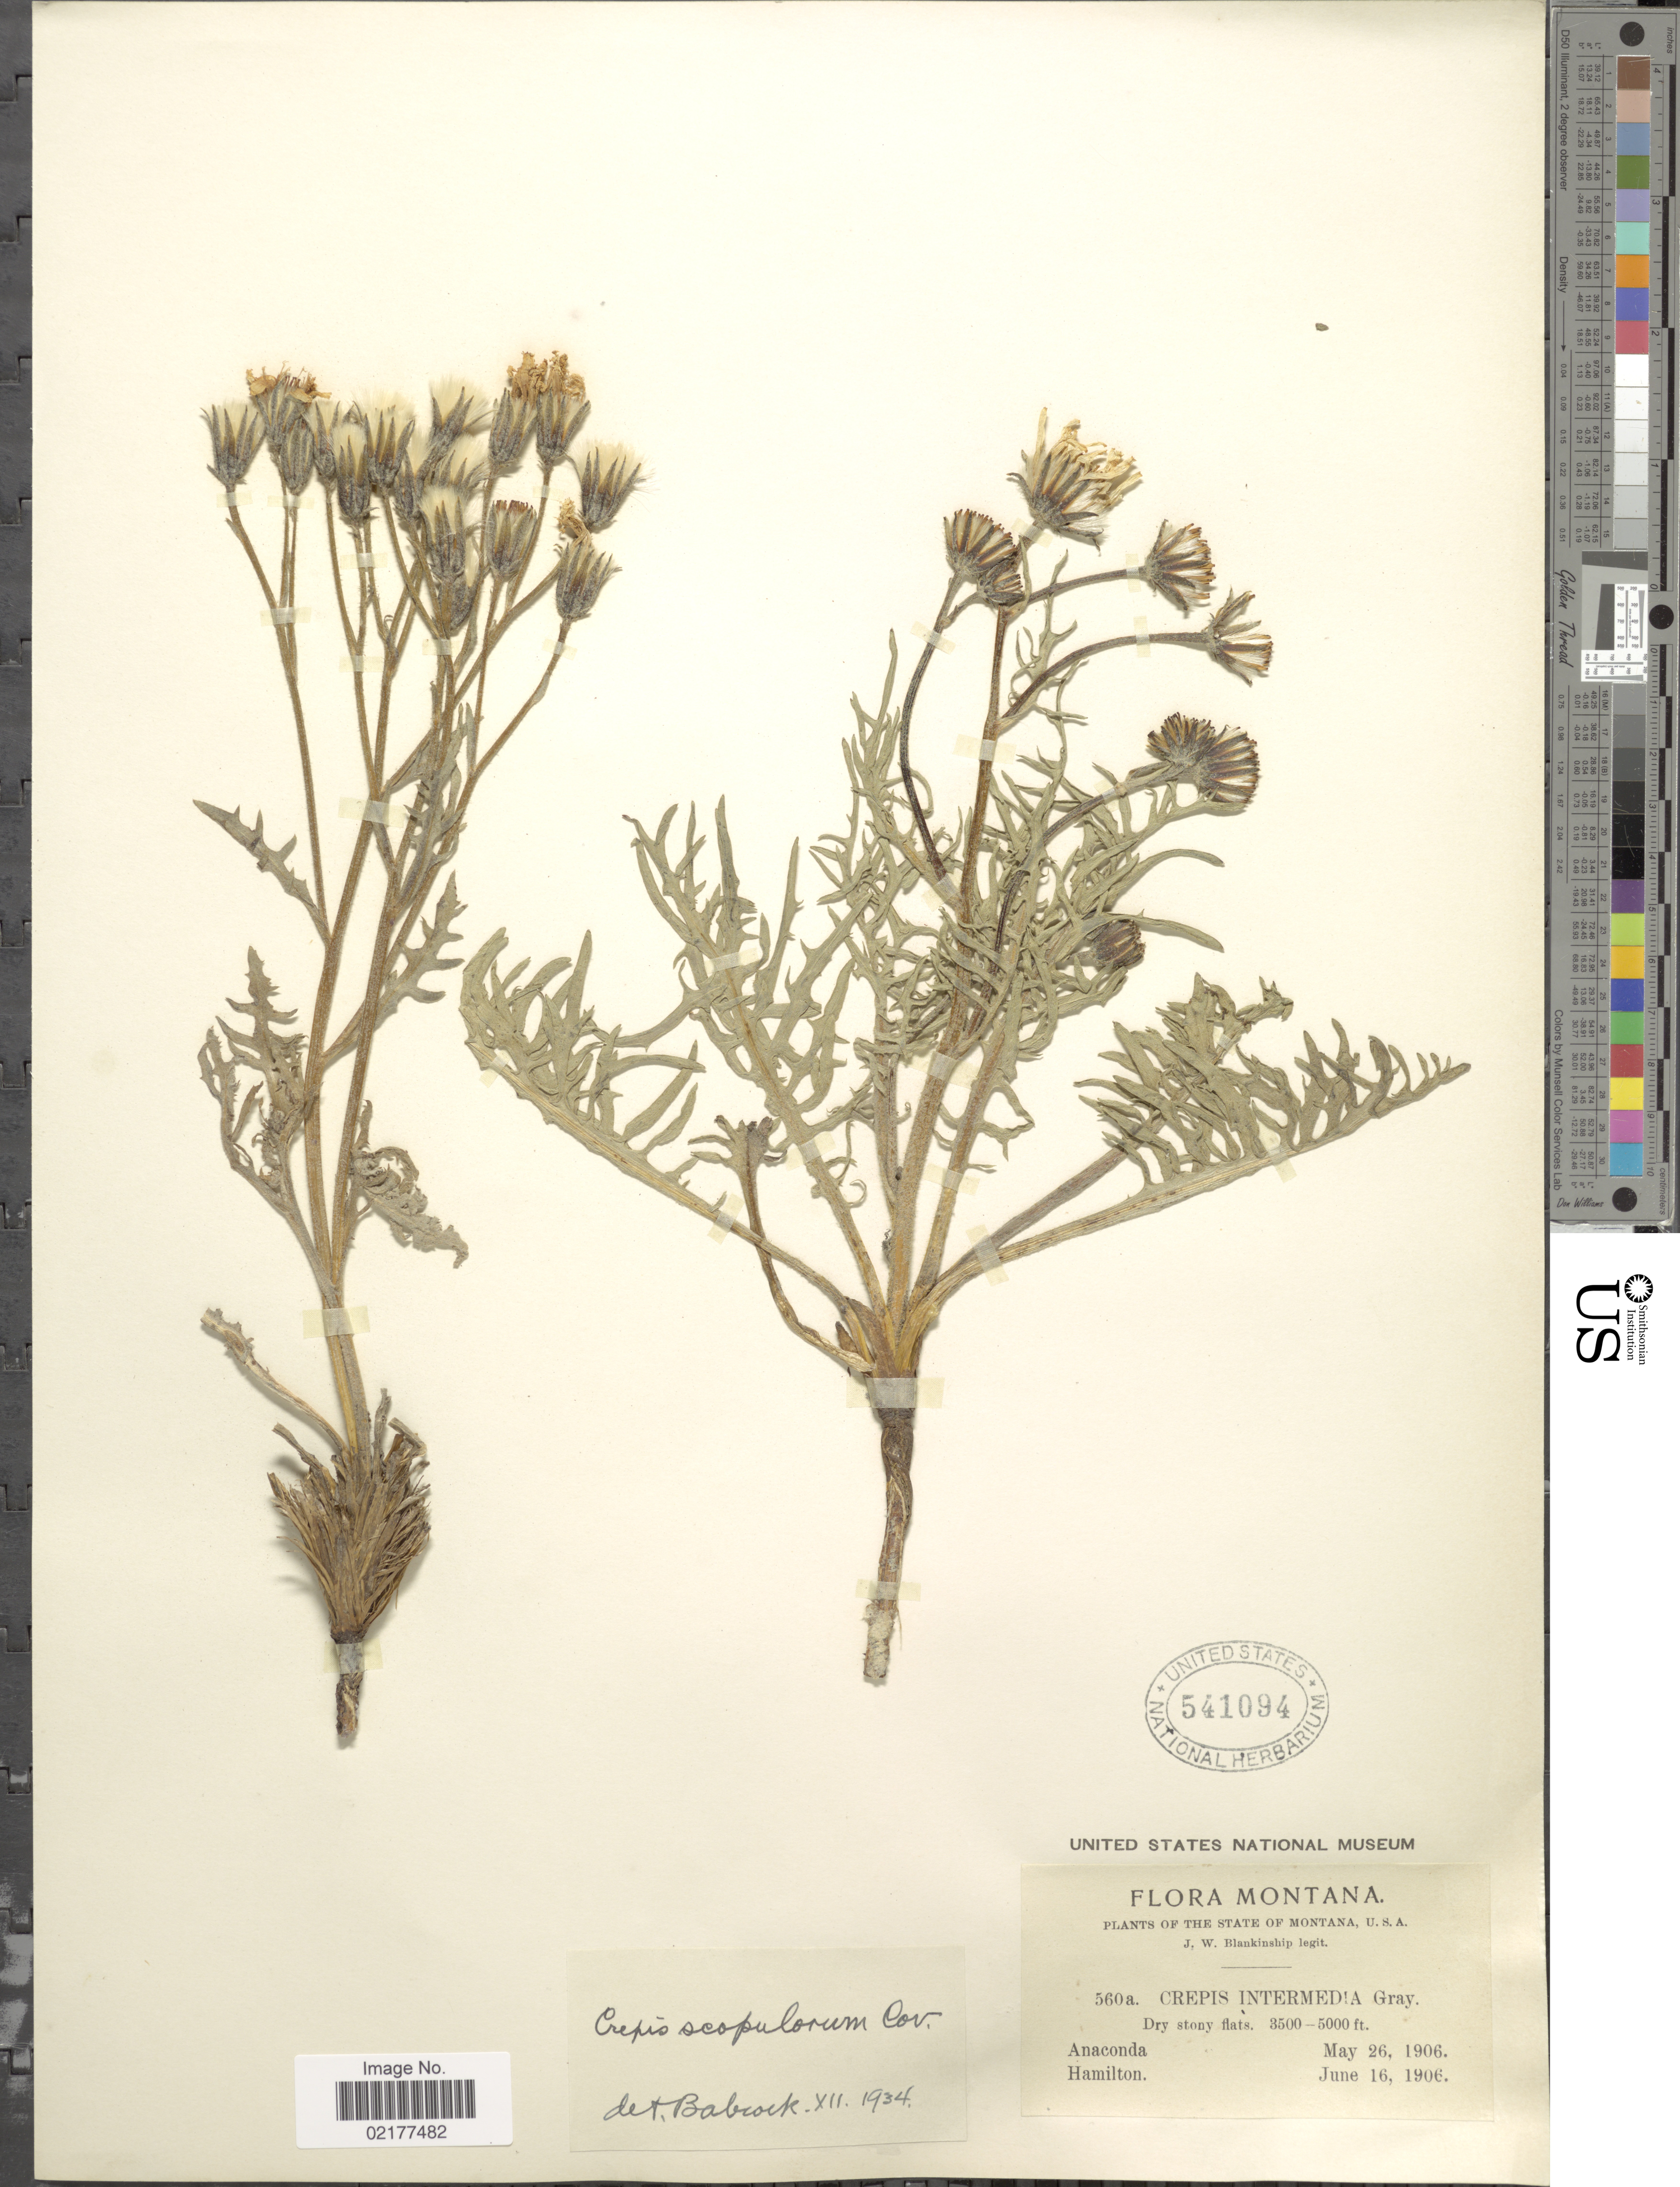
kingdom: Plantae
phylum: Tracheophyta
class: Magnoliopsida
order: Asterales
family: Asteraceae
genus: Crepis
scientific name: Crepis modocensis subsp. modocensis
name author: Greene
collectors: J. W. Blankinship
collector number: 560a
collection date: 1906-05-26/1906-06-16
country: United States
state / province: Montana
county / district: Deer Lodge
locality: Anaconda. Hamilton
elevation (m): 1067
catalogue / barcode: US 541094